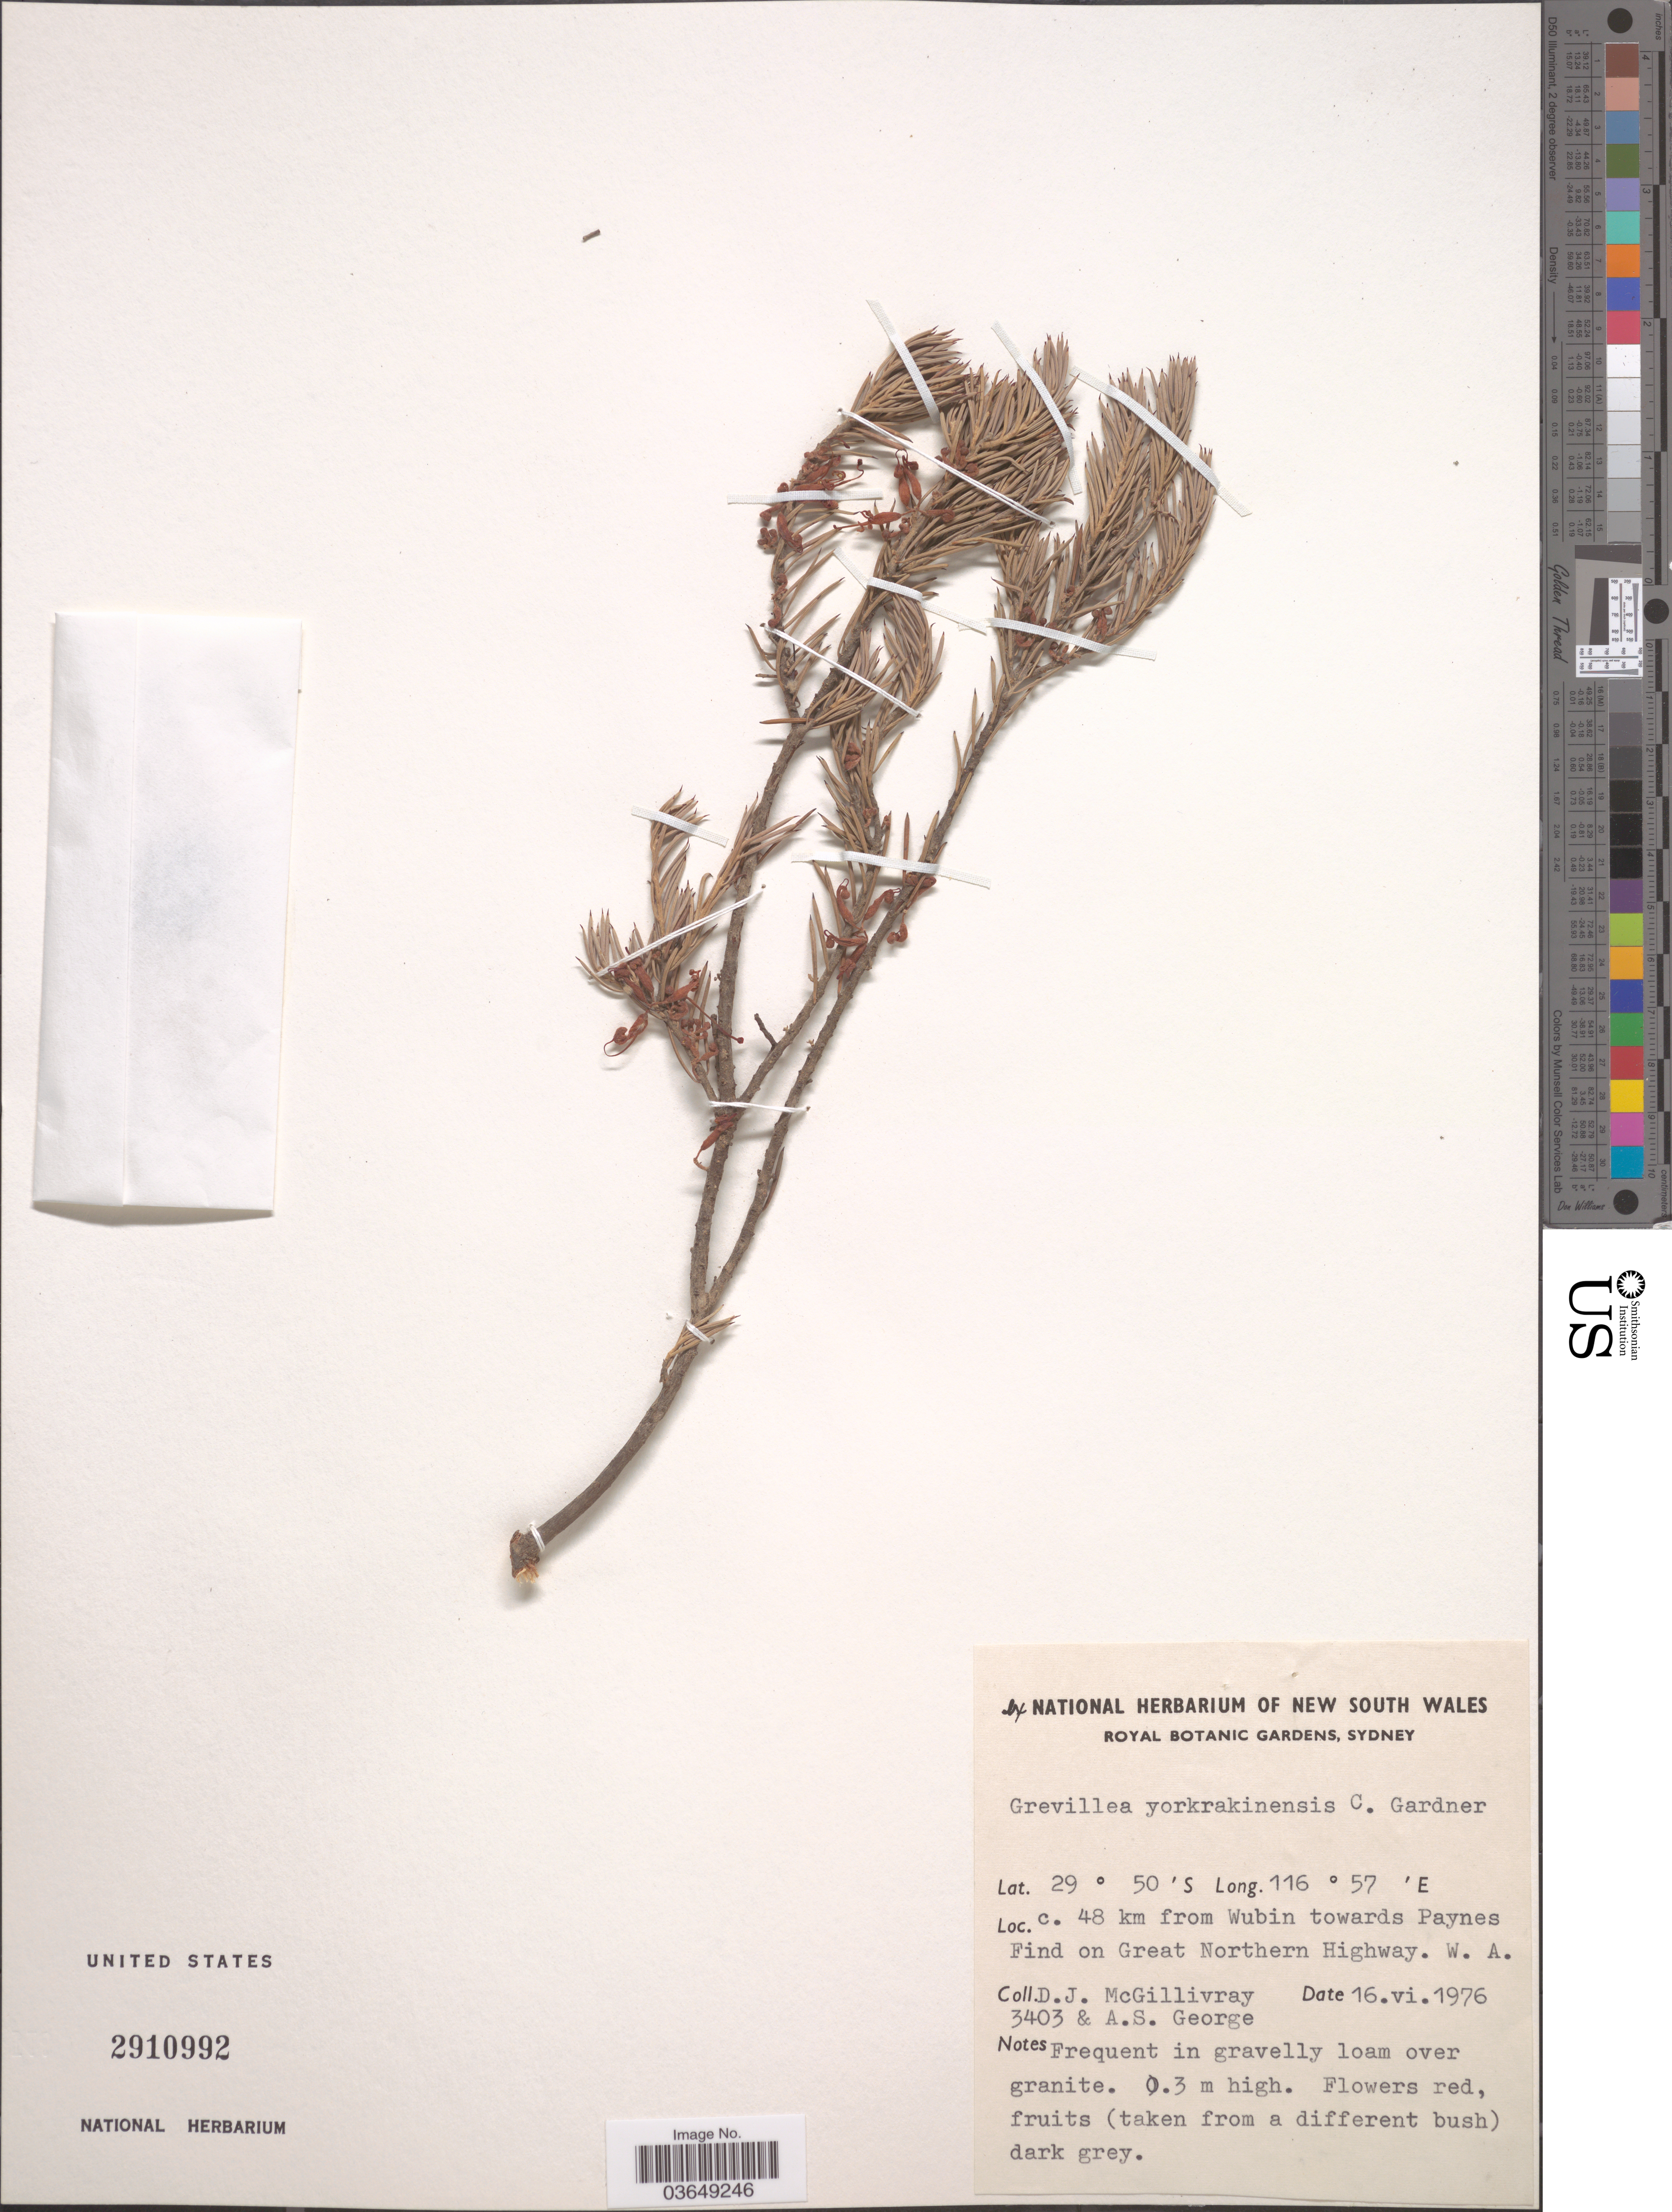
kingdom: Plantae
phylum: Tracheophyta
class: Magnoliopsida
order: Proteales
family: Proteaceae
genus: Grevillea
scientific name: Grevillea yorkrakinensis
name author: C.A. Gardner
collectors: D. J. McGillivray & A. S. George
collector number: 3403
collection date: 1976-06-16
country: Australia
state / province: Western Australia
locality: C. 48 km from Wubin towards Paynes Find on Great Northern Highway.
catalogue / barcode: US 2910992